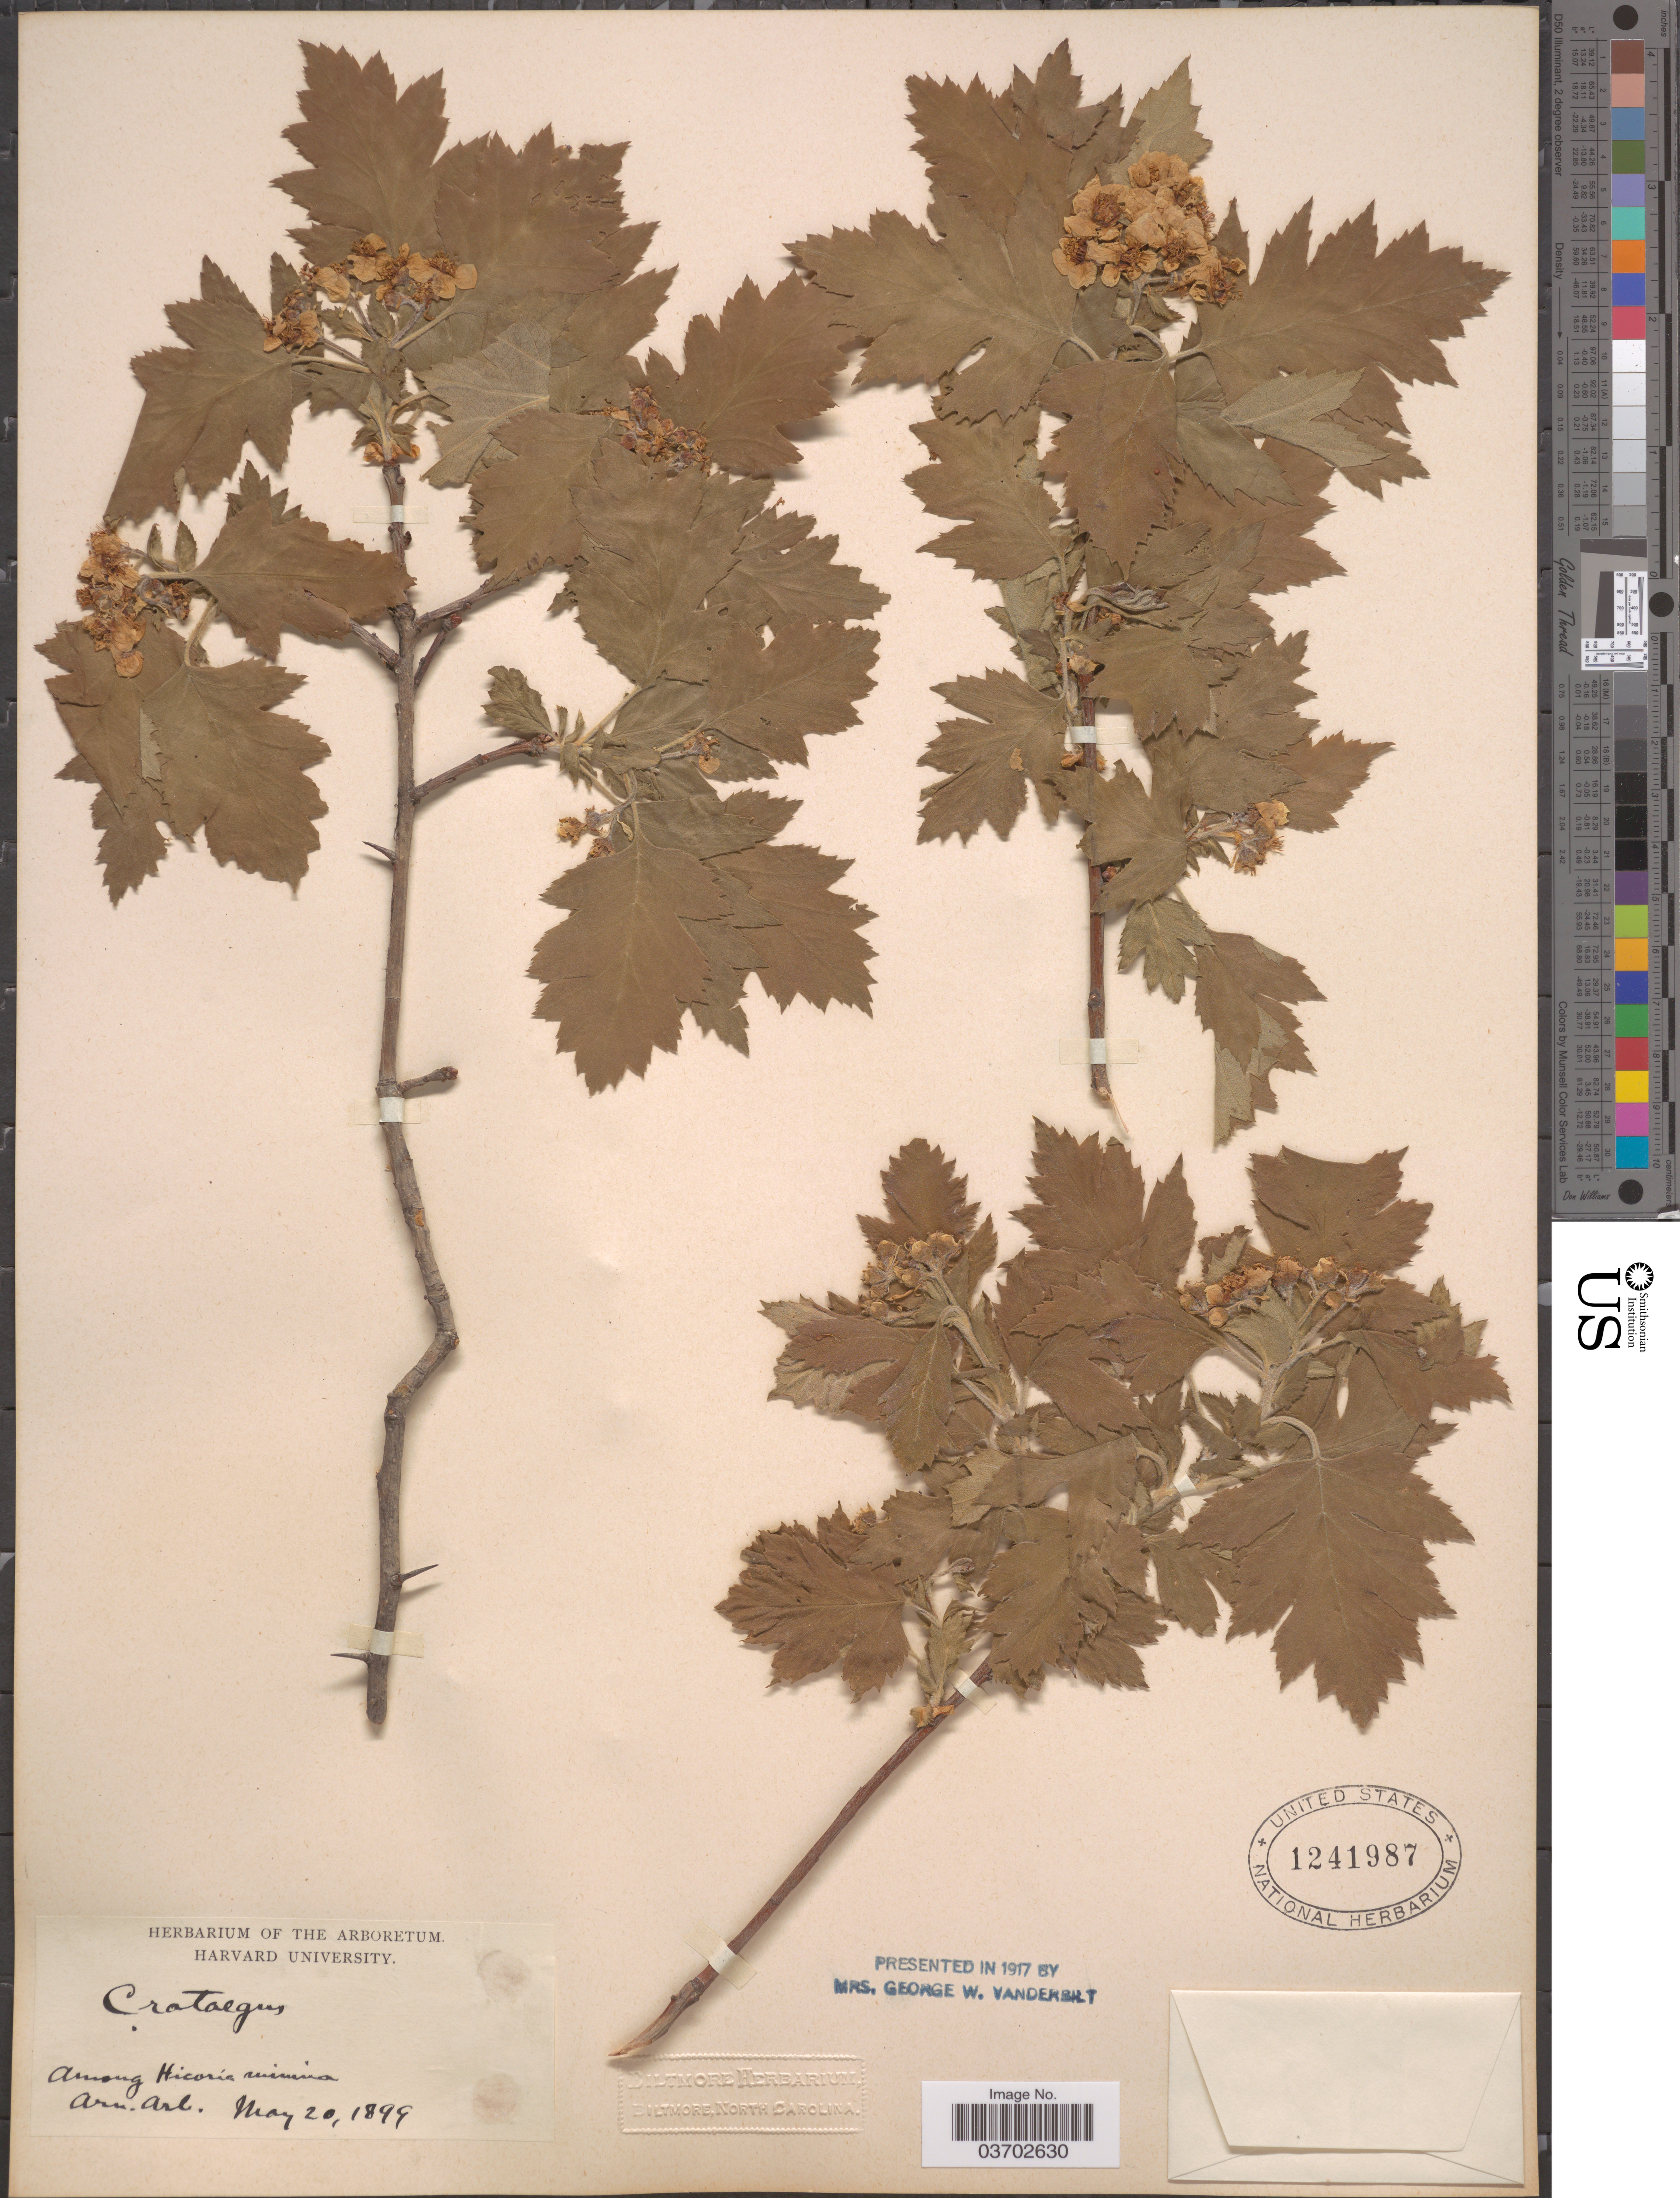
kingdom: Plantae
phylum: Tracheophyta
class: Magnoliopsida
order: Rosales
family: Rosaceae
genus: Crataegus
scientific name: Crataegus sp.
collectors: Ex herb. of the Arboretum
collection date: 1899-05-20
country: United States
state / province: Massachusetts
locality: Arn. Arb.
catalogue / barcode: US 1241987